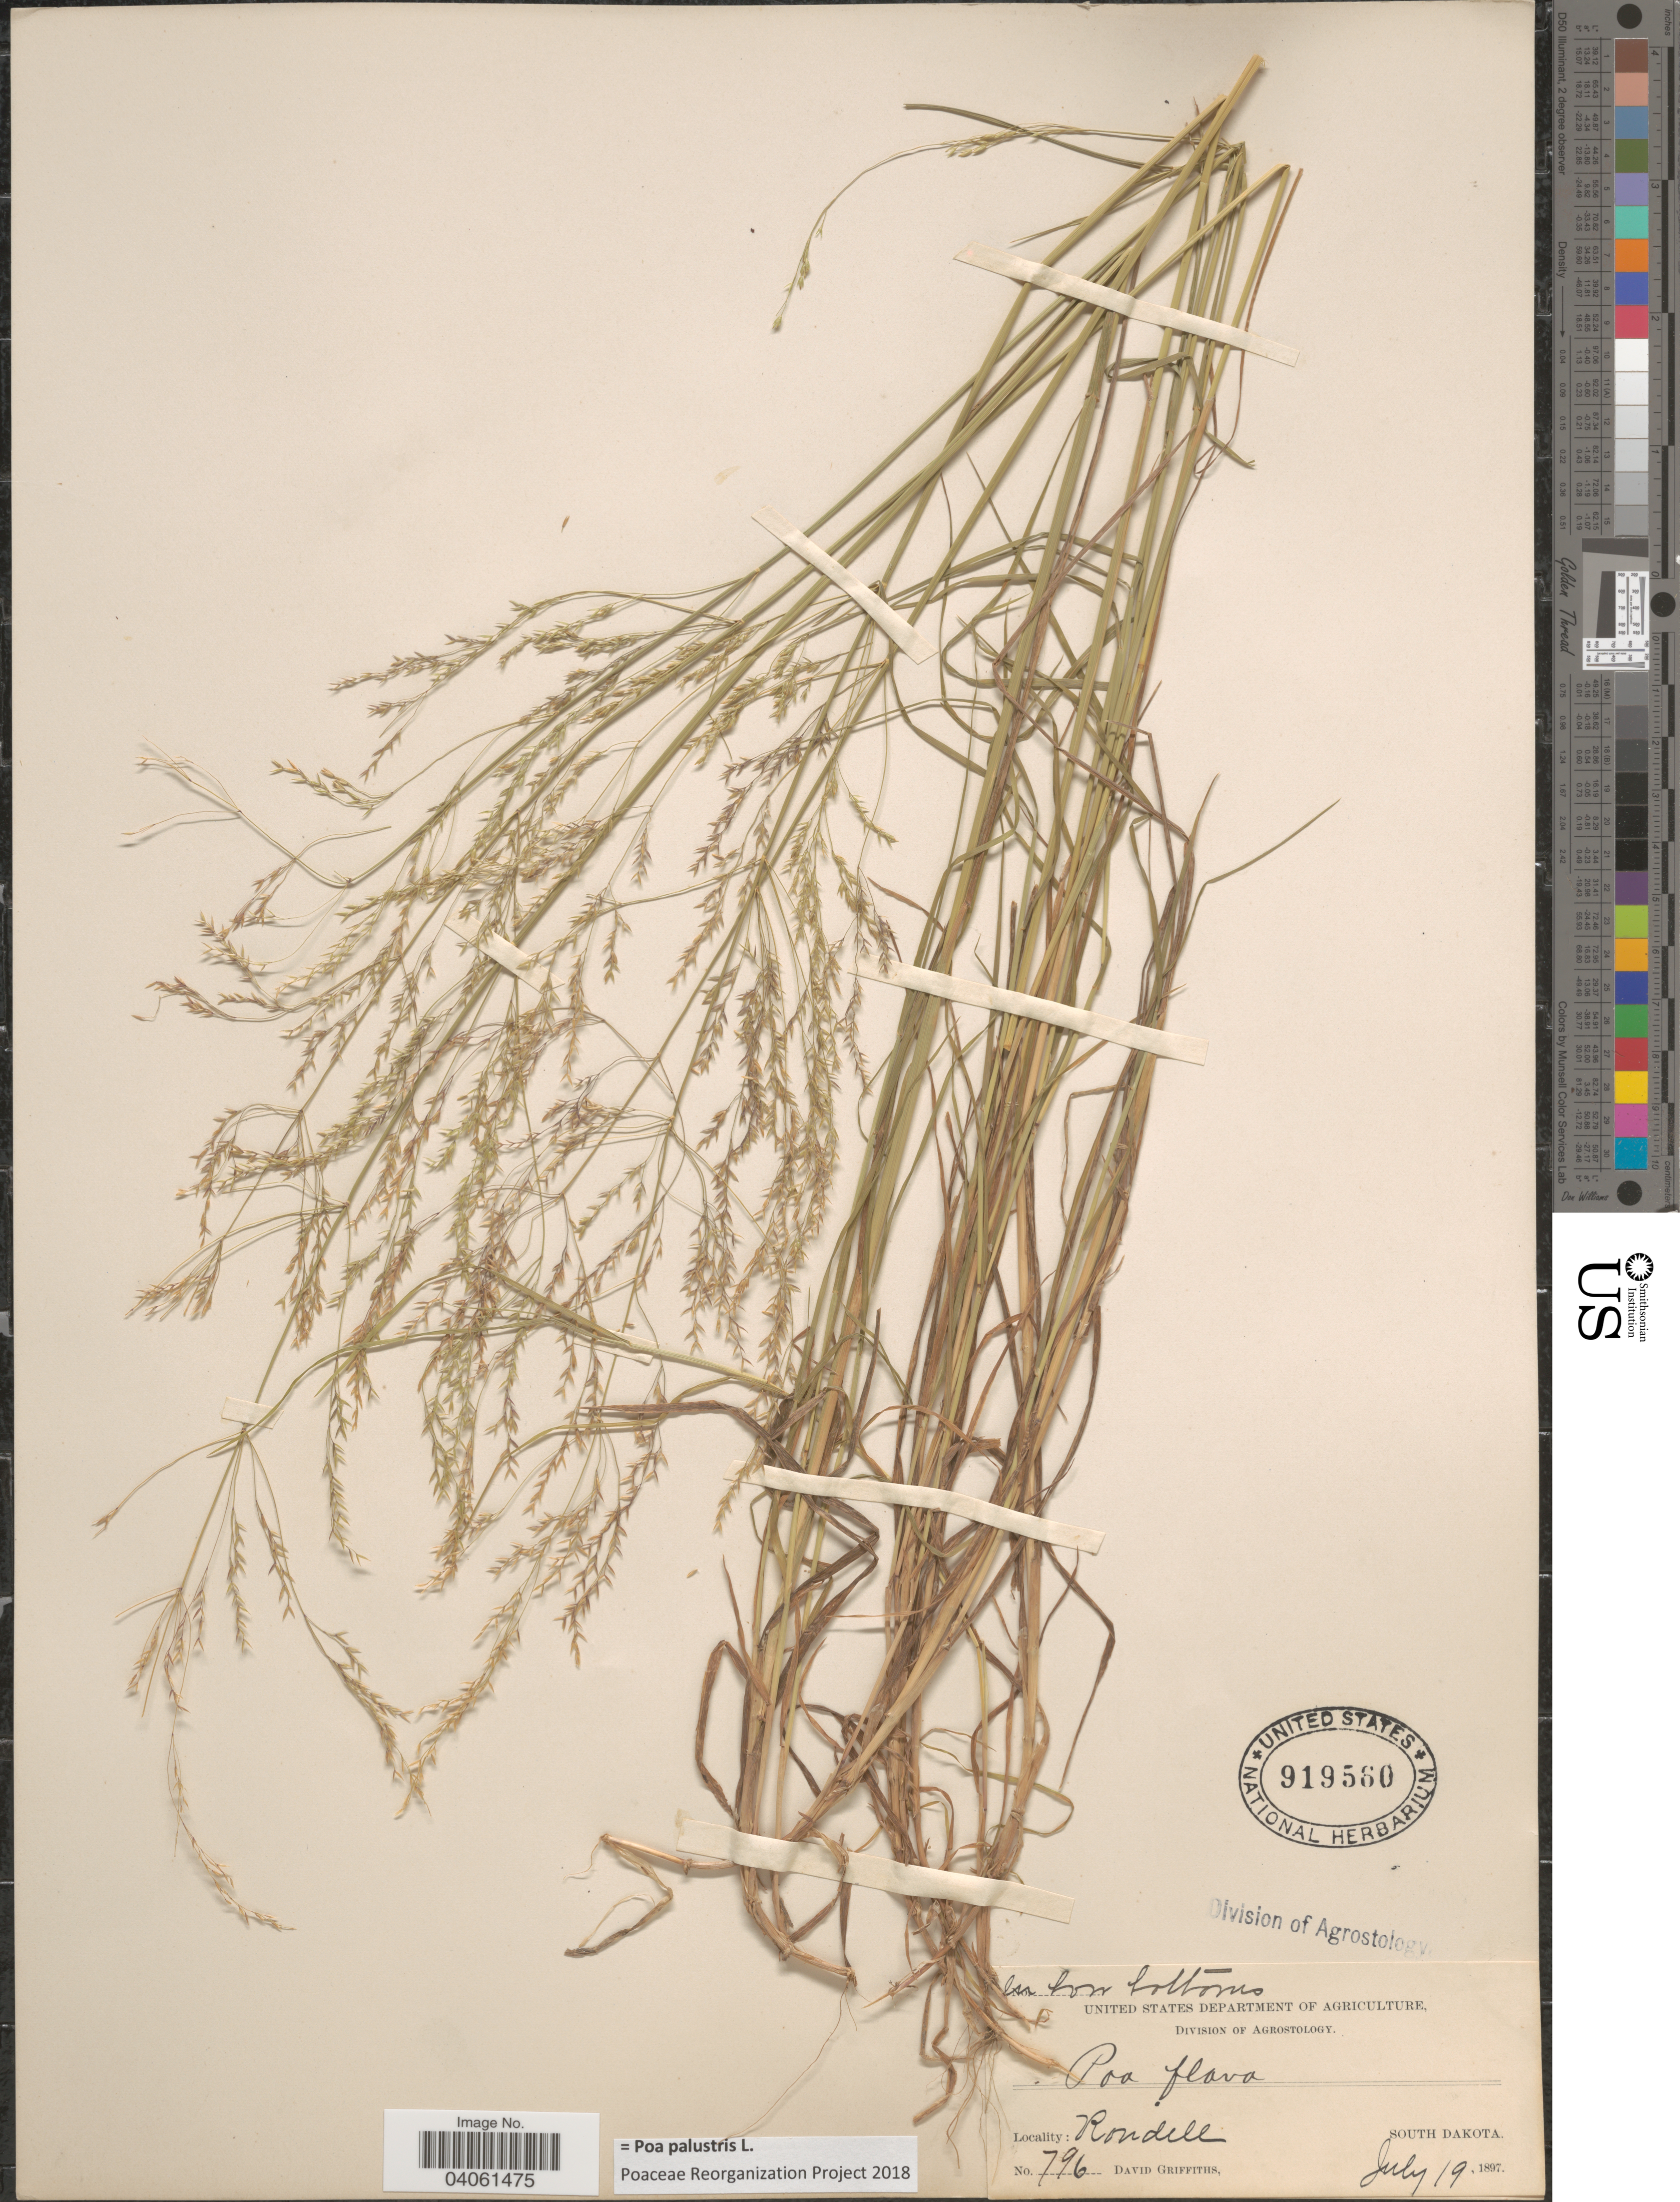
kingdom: Plantae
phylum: Tracheophyta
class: Liliopsida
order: Poales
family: Poaceae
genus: Poa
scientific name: Poa palustris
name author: L.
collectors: D. Griffiths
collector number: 796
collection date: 1897-07-19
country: United States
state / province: South Dakota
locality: Rondell.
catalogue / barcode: US 919560